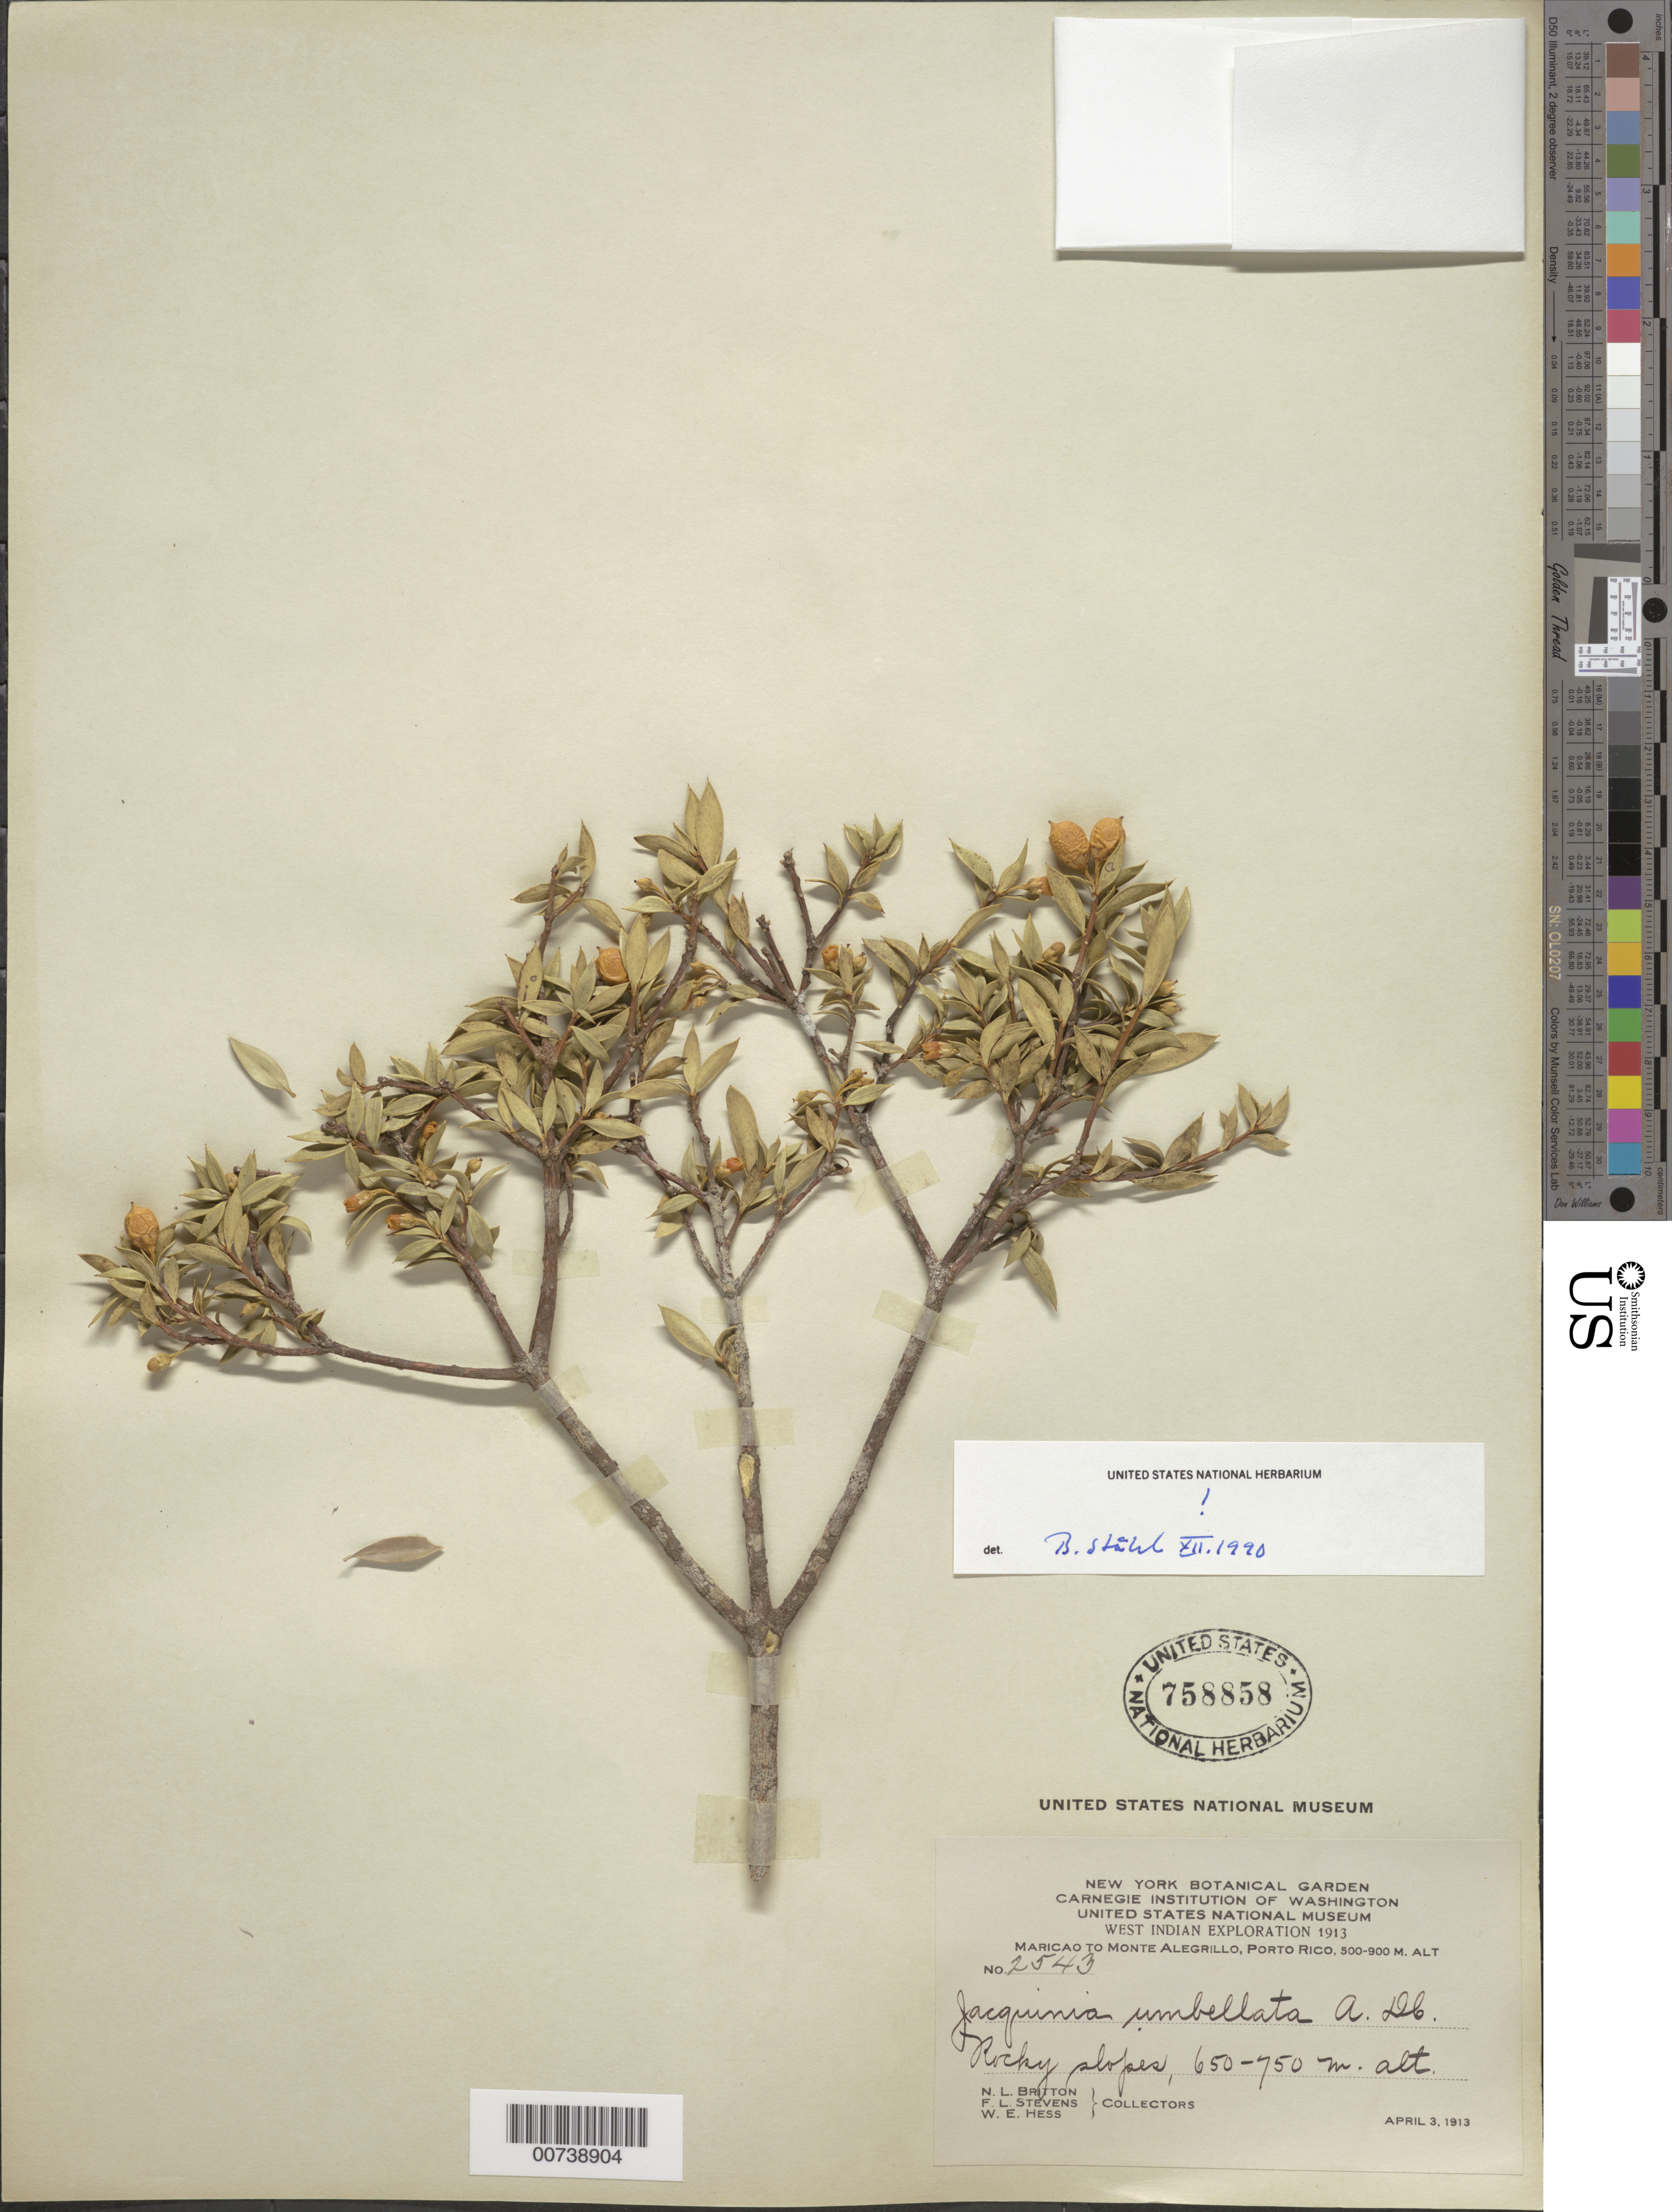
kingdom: Plantae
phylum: Tracheophyta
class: Magnoliopsida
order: Ericales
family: Primulaceae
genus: Jacquinia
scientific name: Jacquinia umbellata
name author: A. DC.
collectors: N. Britton, F. L. Stevens & W. Hess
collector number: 2543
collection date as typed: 03 Apr 1913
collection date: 1913-04-03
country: Puerto Rico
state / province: Maricao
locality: Maricao to Monte Alegrillo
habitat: Rocky slopes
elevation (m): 650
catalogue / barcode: US 758858